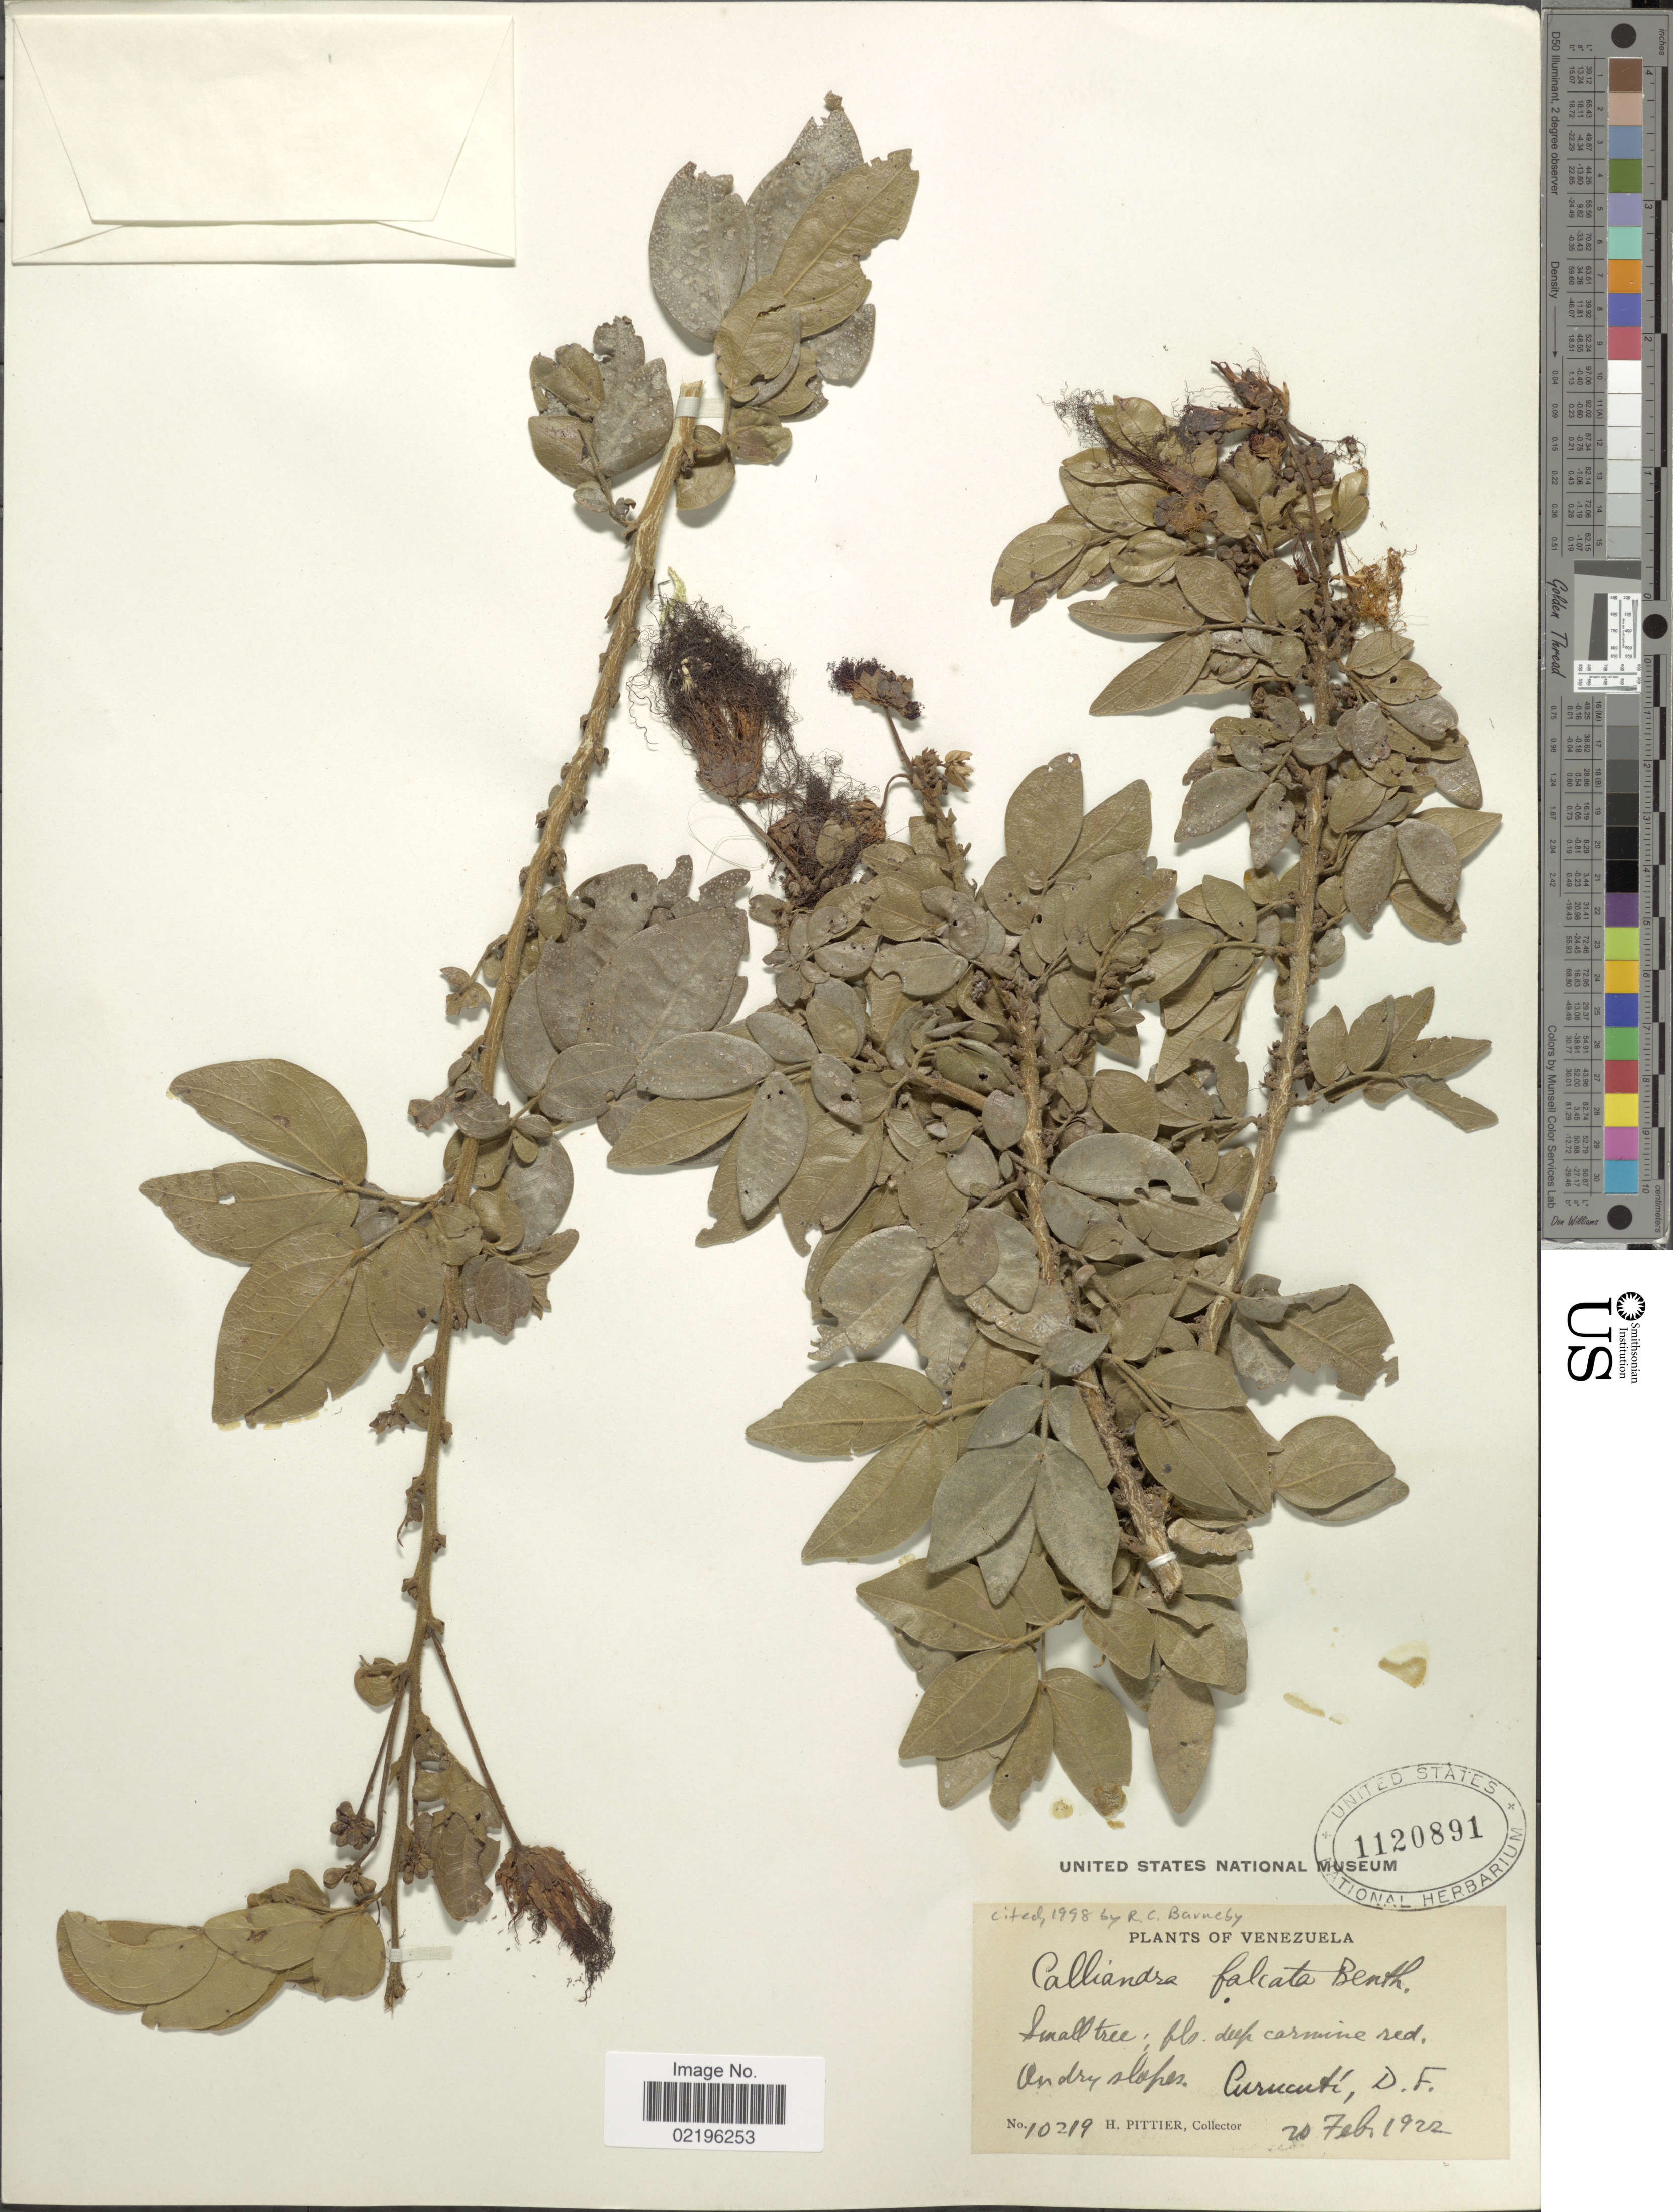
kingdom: Plantae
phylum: Tracheophyta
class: Magnoliopsida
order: Fabales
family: Fabaceae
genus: Calliandra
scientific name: Calliandra falcata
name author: Benth.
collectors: H. F. Pittier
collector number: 10219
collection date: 1922-02-20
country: Venezuela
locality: Curucuti, D. F.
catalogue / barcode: US 1120891